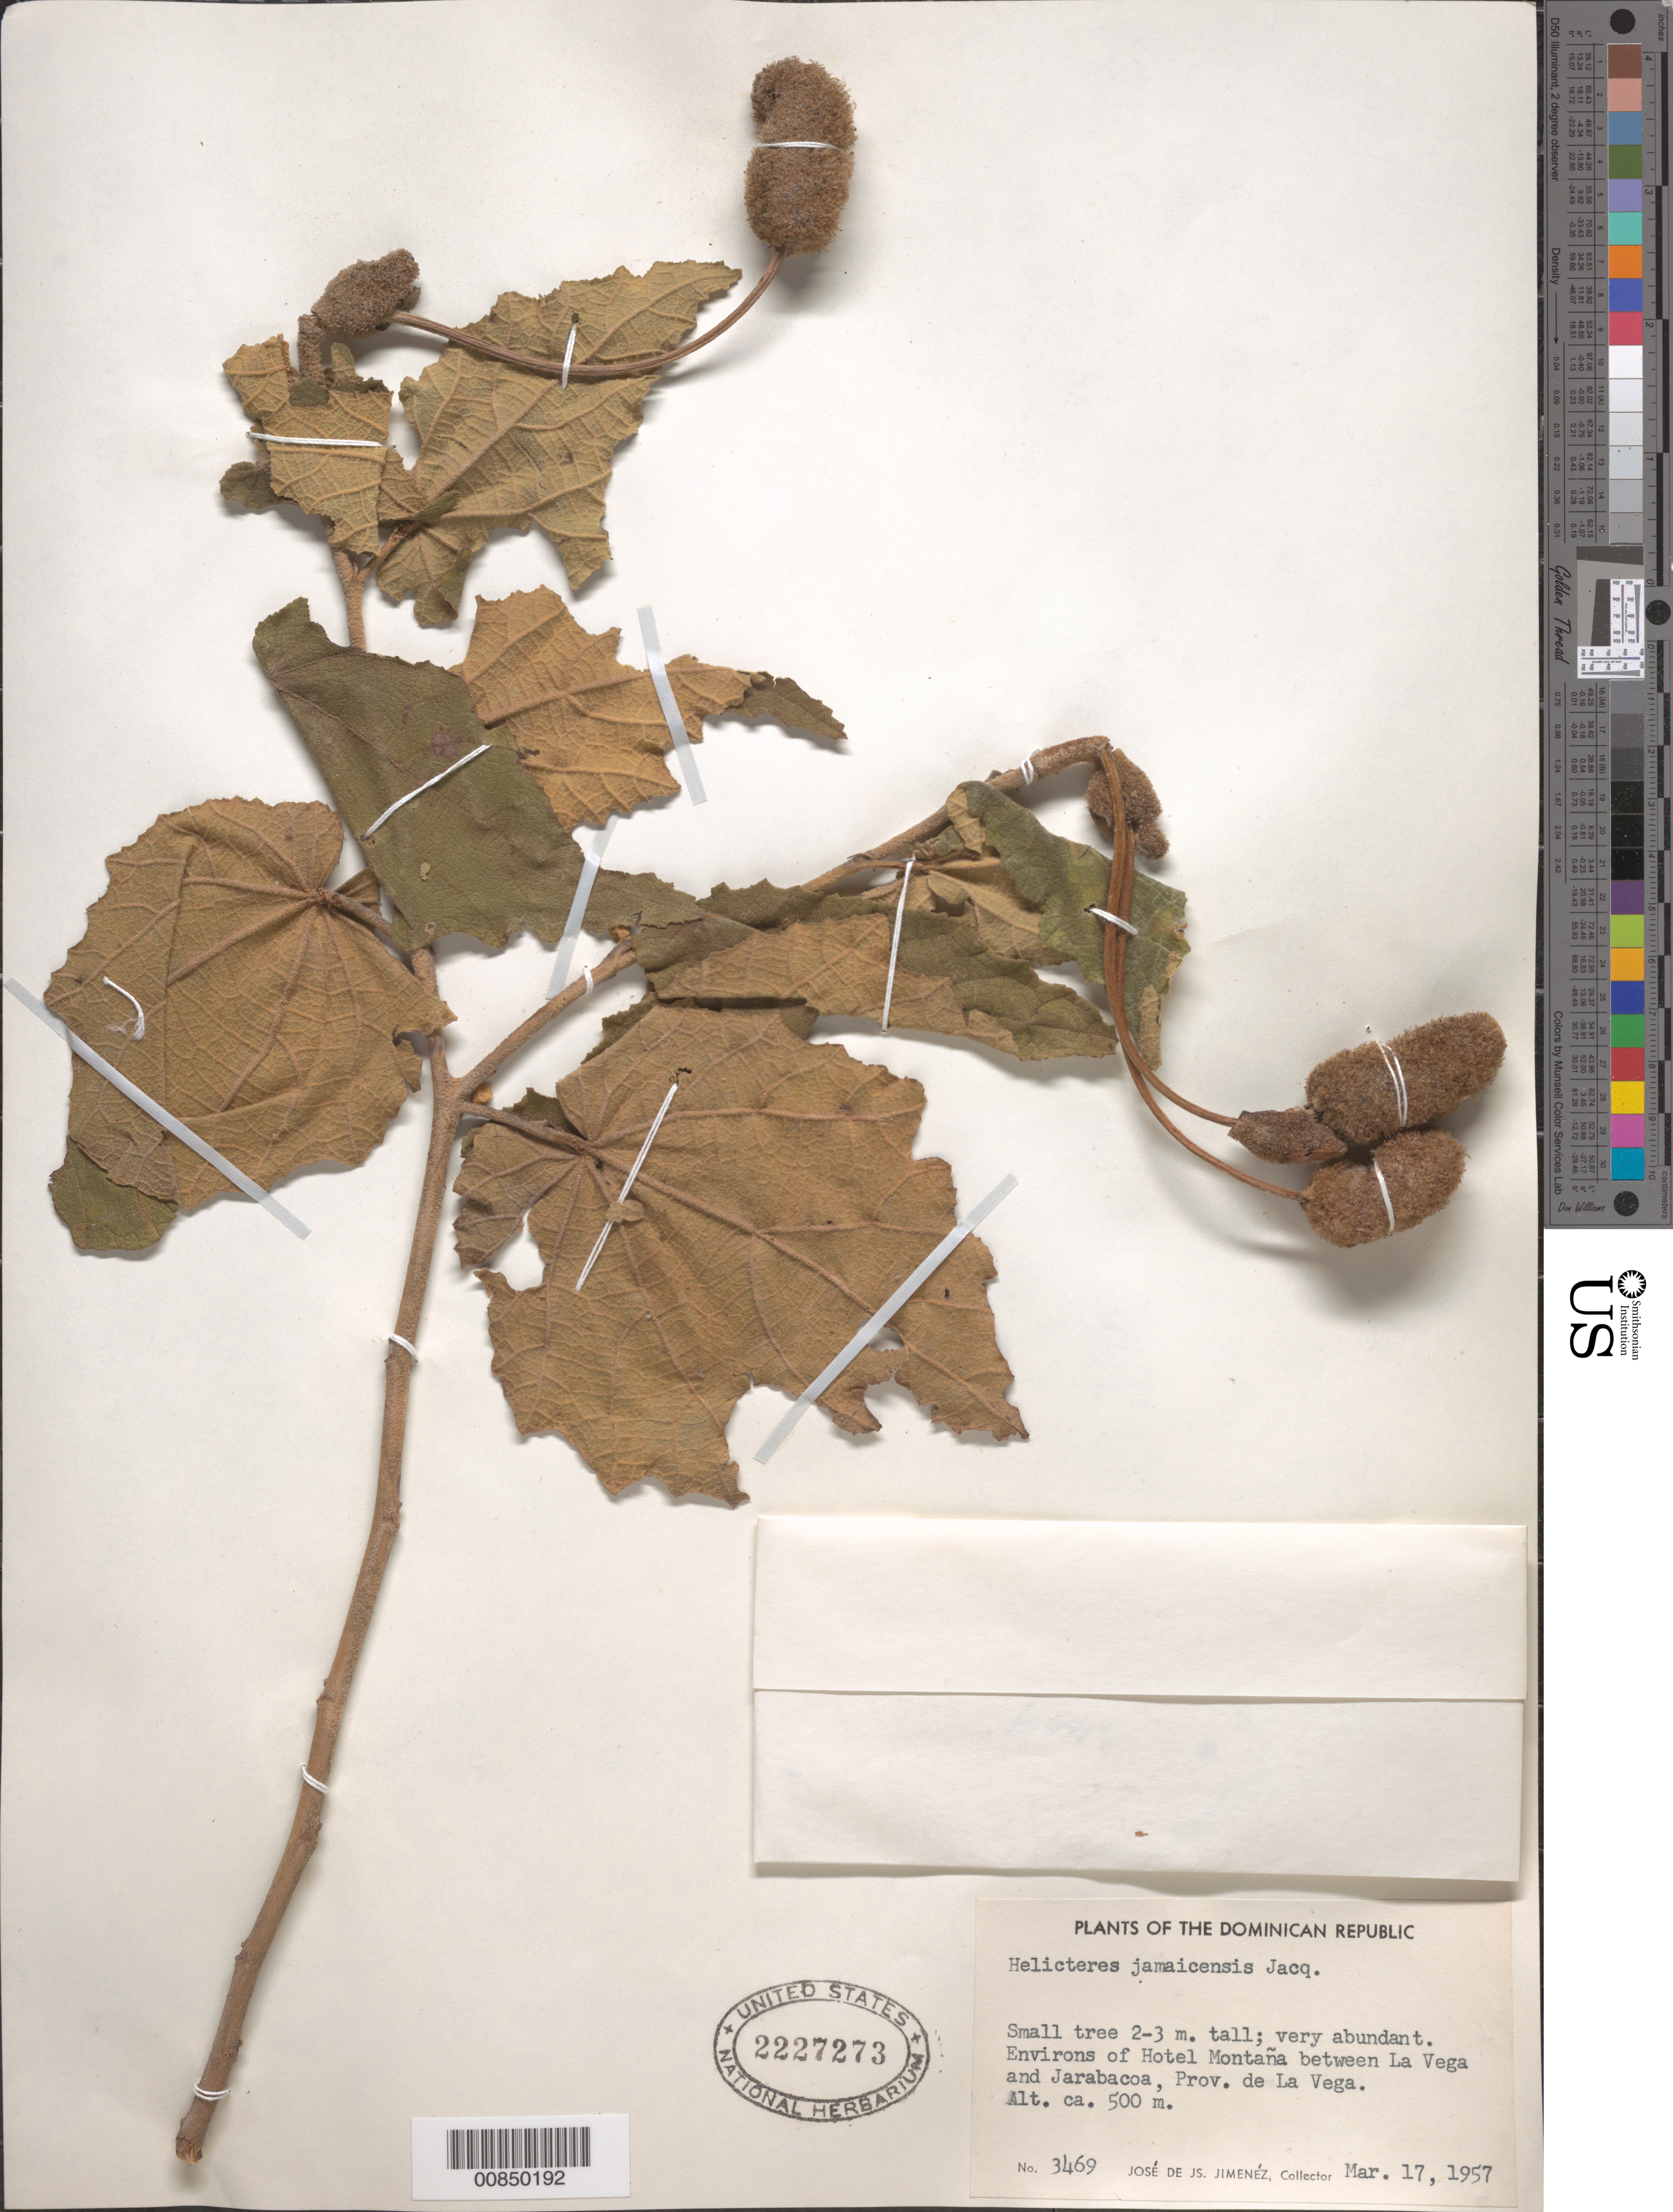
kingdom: Plantae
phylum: Tracheophyta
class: Magnoliopsida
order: Malvales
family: Malvaceae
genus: Helicteres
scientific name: Helicteres jamaicensis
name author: Jacq.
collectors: J. J. Jiménez Almonte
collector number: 3469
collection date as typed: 17 Mar 1957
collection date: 1957-03-17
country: Dominican Republic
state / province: La Vega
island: Hispaniola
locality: Environs of Hotel Montaña between La Vega and Jarabacoa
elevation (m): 500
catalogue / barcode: US 2227273